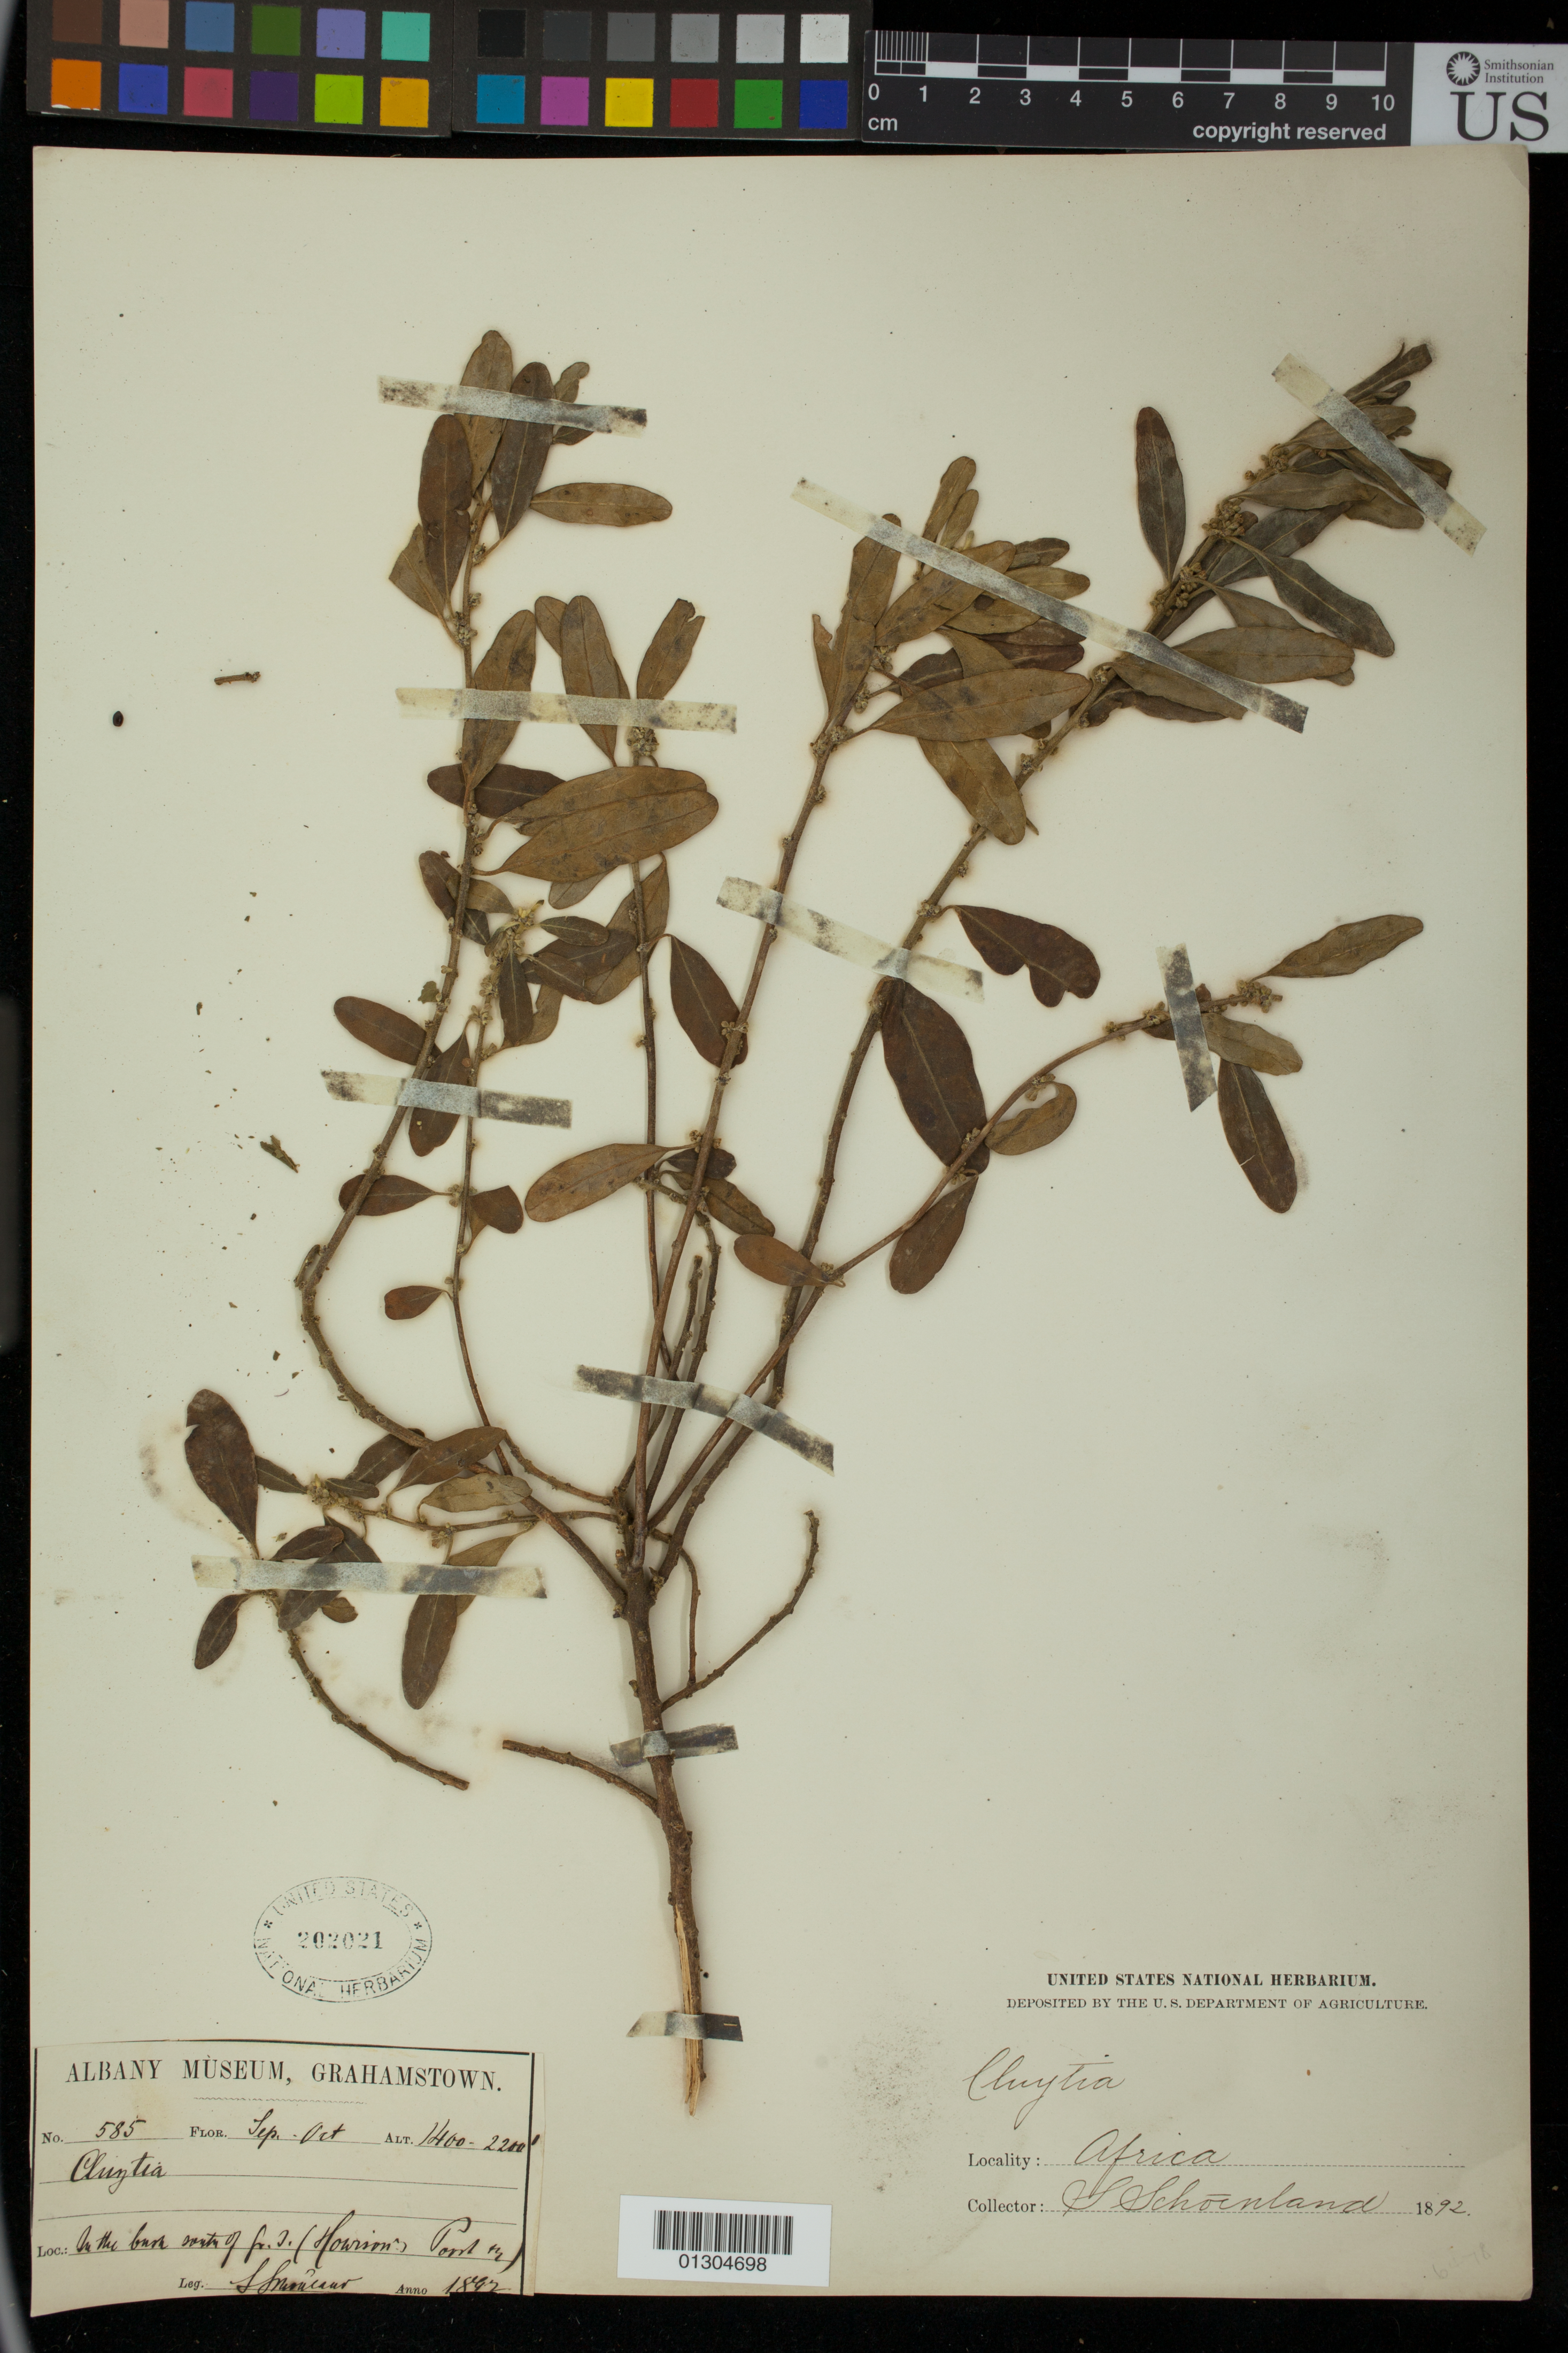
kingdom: Plantae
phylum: Tracheophyta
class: Magnoliopsida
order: Malpighiales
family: Peraceae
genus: Clutia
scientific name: Clutia sp.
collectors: S. Schoenland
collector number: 585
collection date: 1892-09-01/1892-10-31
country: South Africa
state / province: Eastern Cape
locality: Grahamstown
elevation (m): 427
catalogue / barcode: US 202021